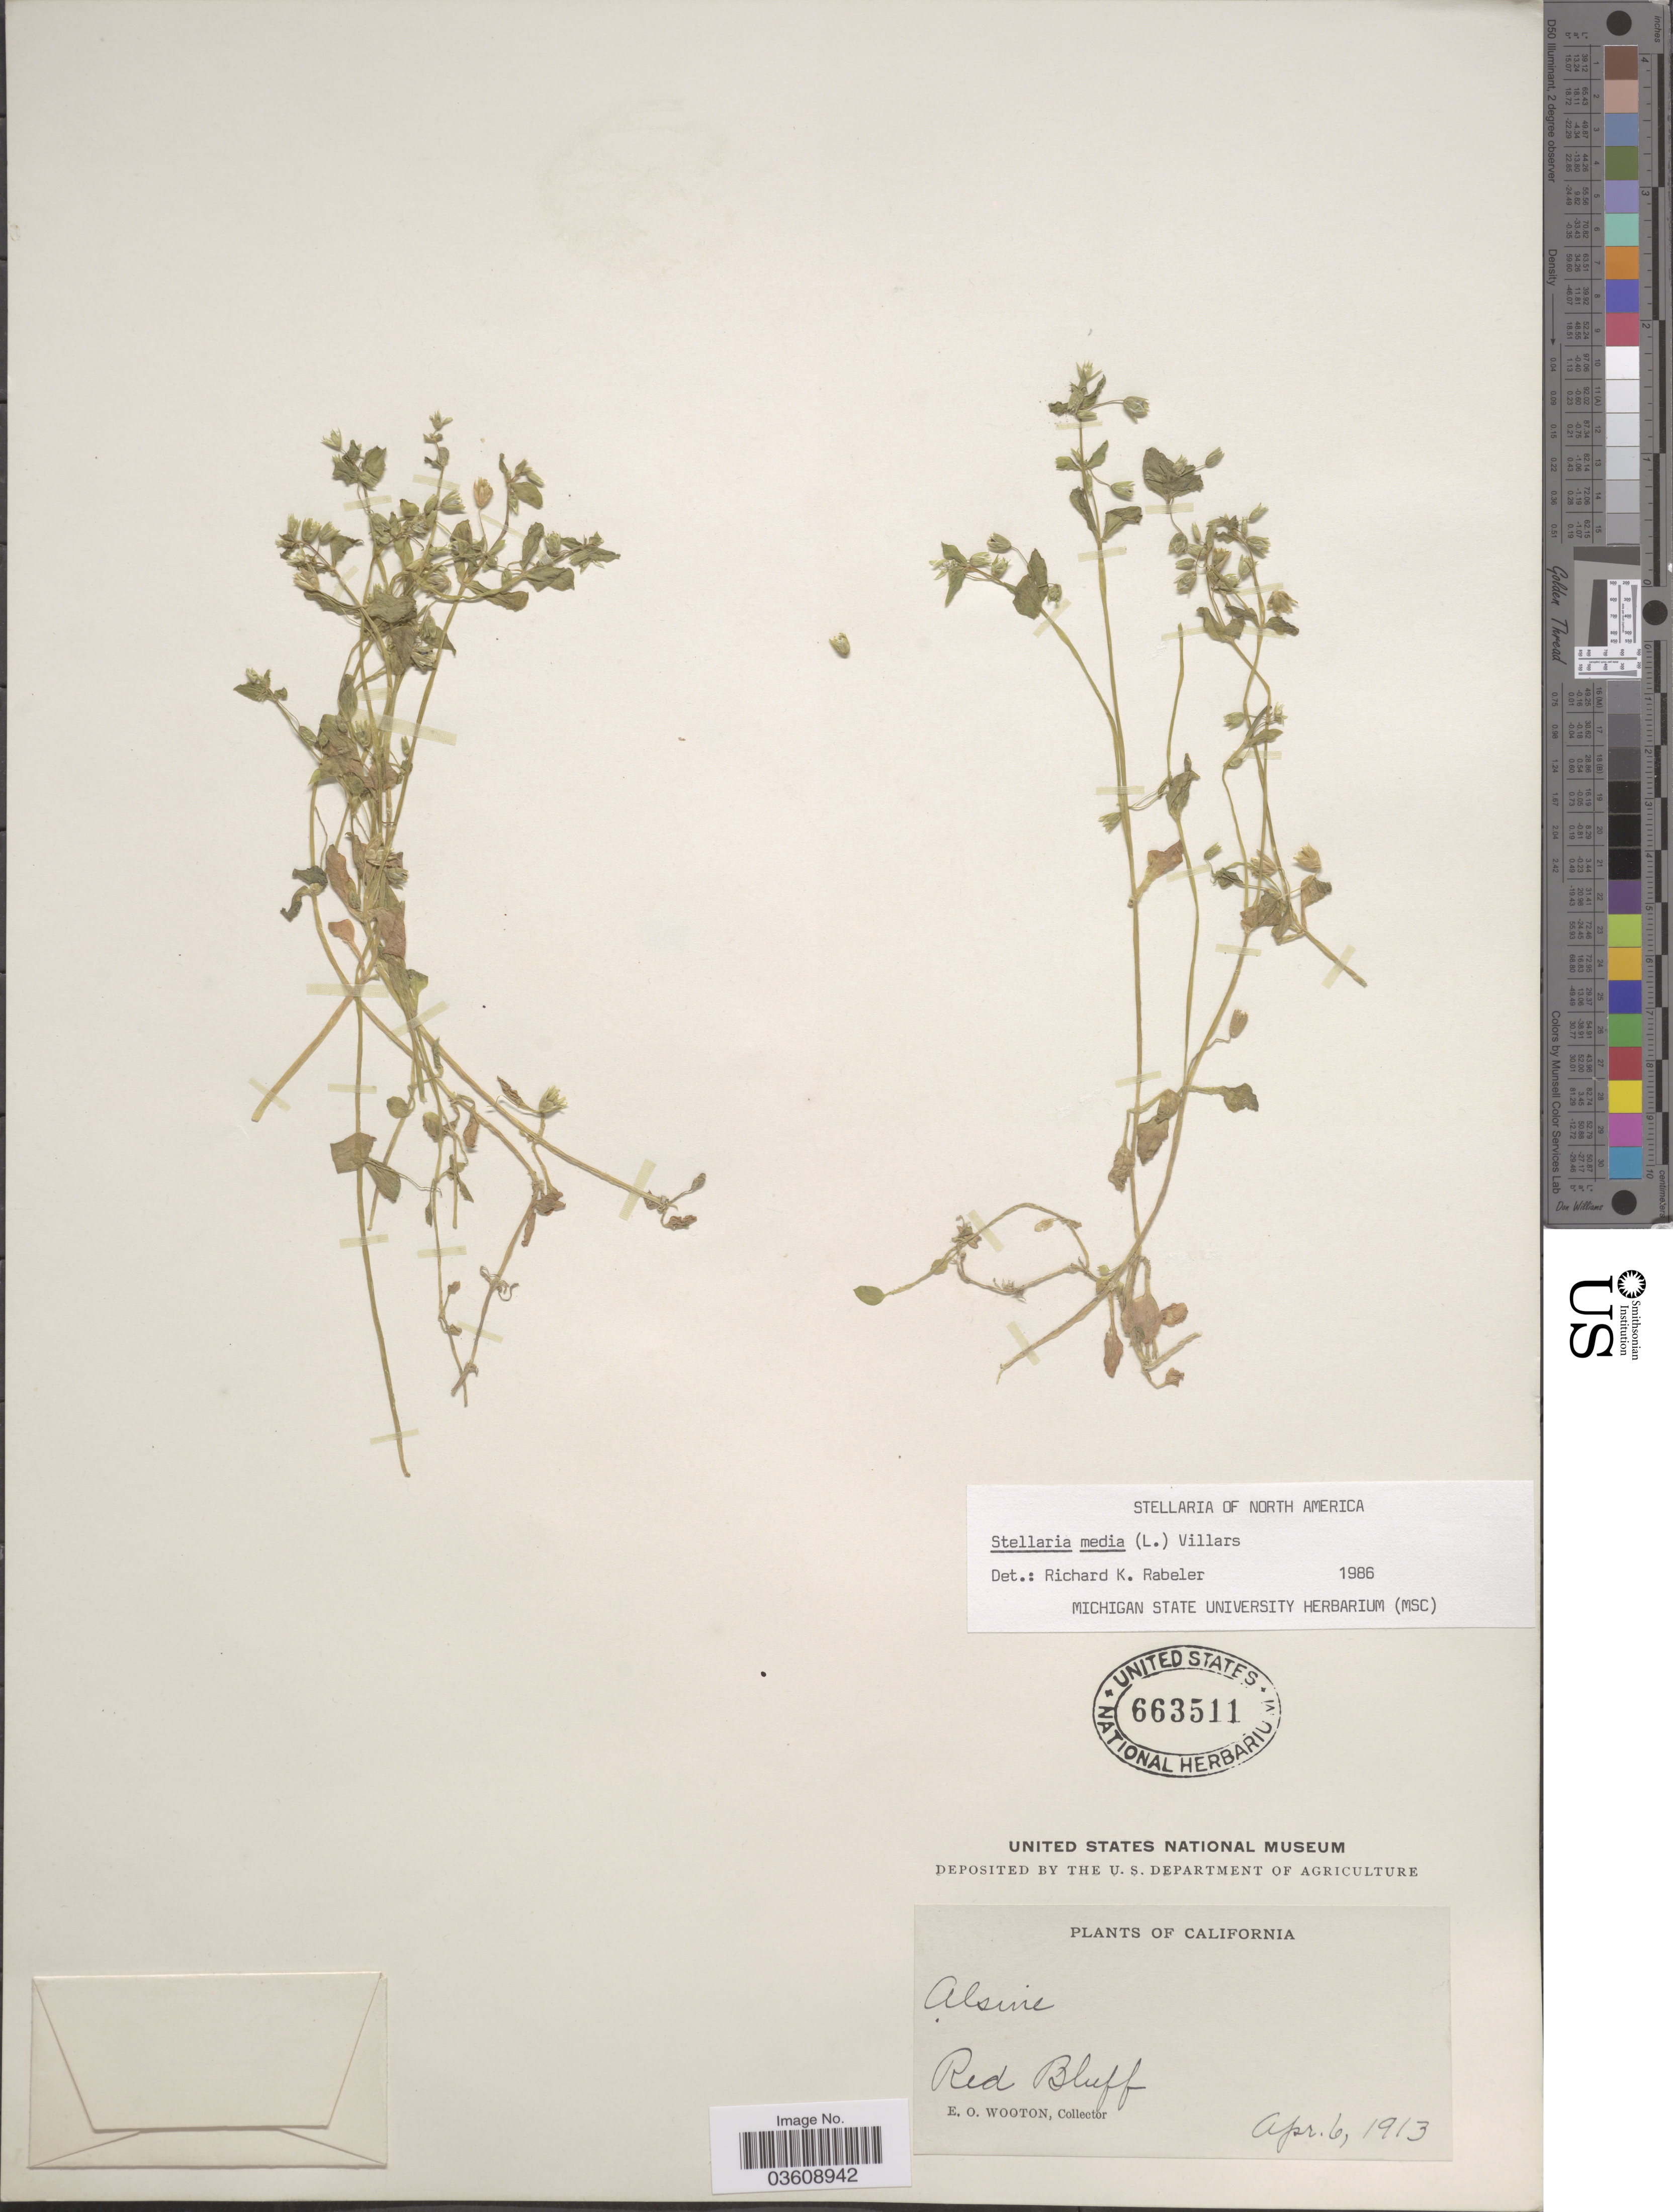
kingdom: Plantae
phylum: Tracheophyta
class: Magnoliopsida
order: Caryophyllales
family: Caryophyllaceae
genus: Stellaria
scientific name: Stellaria media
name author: (L.) Vill.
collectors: E. O. Wooton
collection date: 1913-04-06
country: United States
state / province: California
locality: Red Bluff.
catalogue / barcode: US 663511